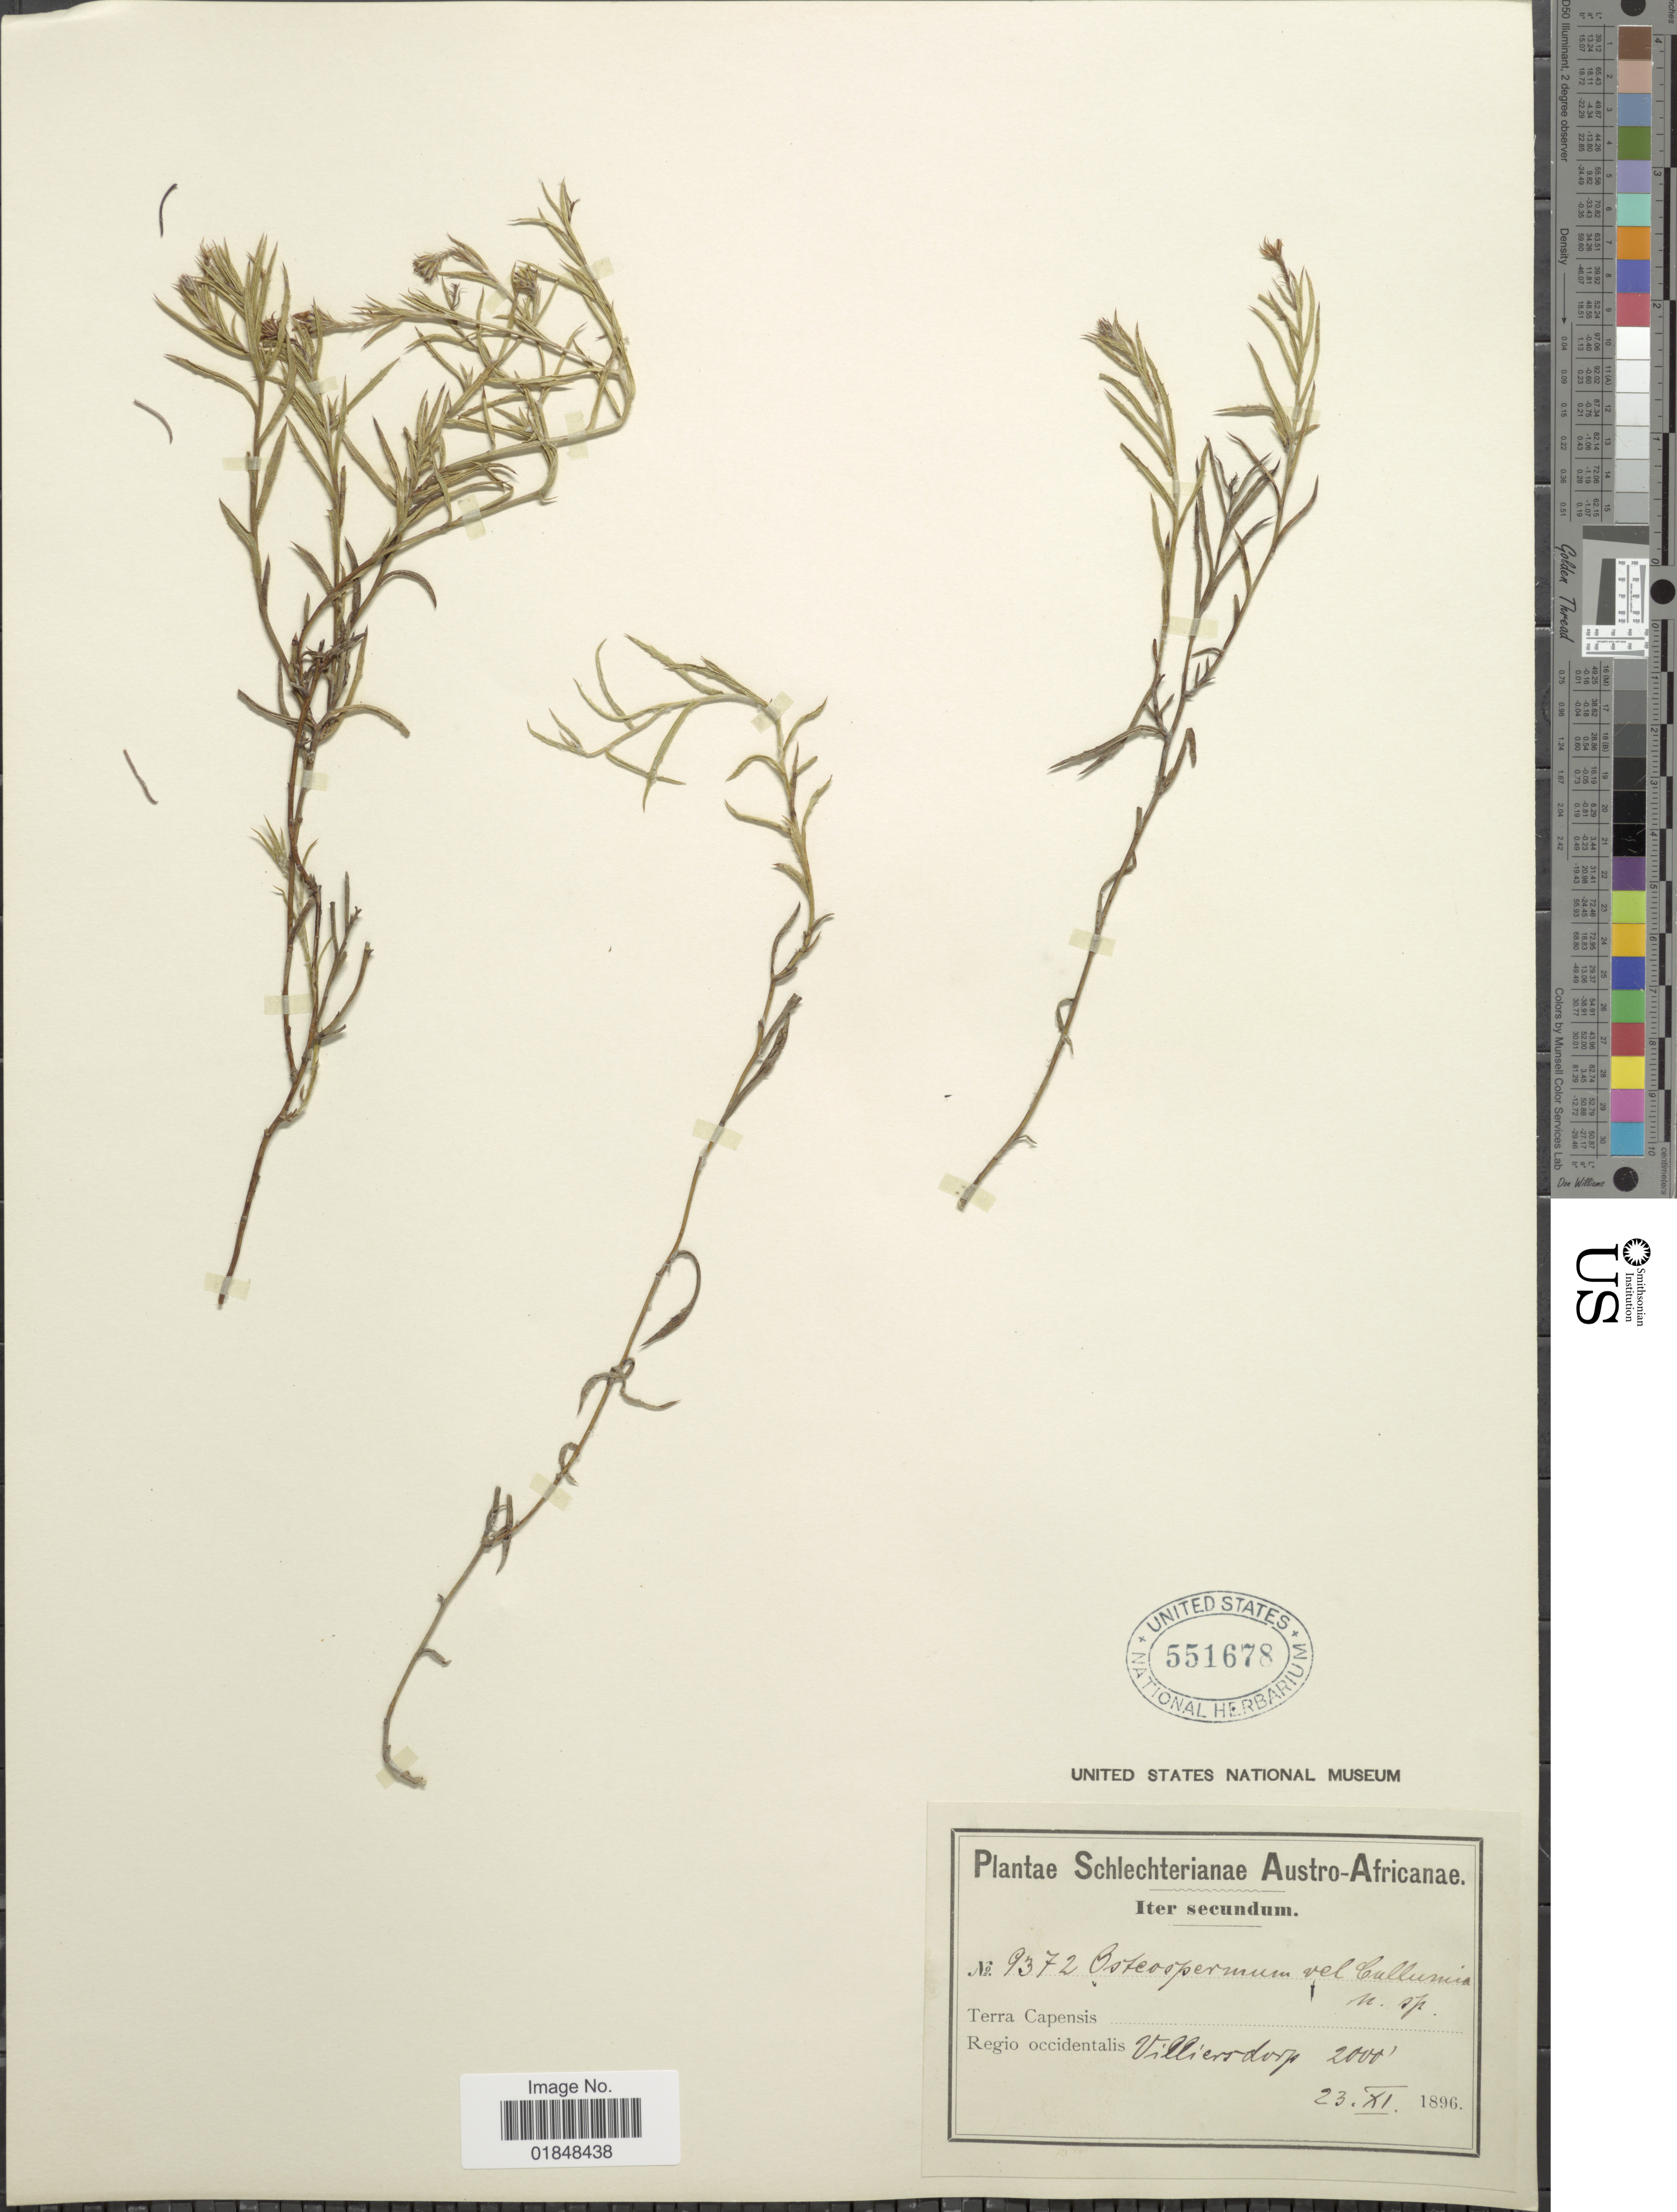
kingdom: Plantae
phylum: Tracheophyta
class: Magnoliopsida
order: Asterales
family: Asteraceae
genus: Osteospermum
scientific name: Osteospermum sp.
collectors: Schlechter, --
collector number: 9372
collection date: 1896-11-23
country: South Africa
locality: Terra Capensis. Regio Occidentalis Villiersdorp. Iter Secundum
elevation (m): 610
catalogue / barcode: US 551678